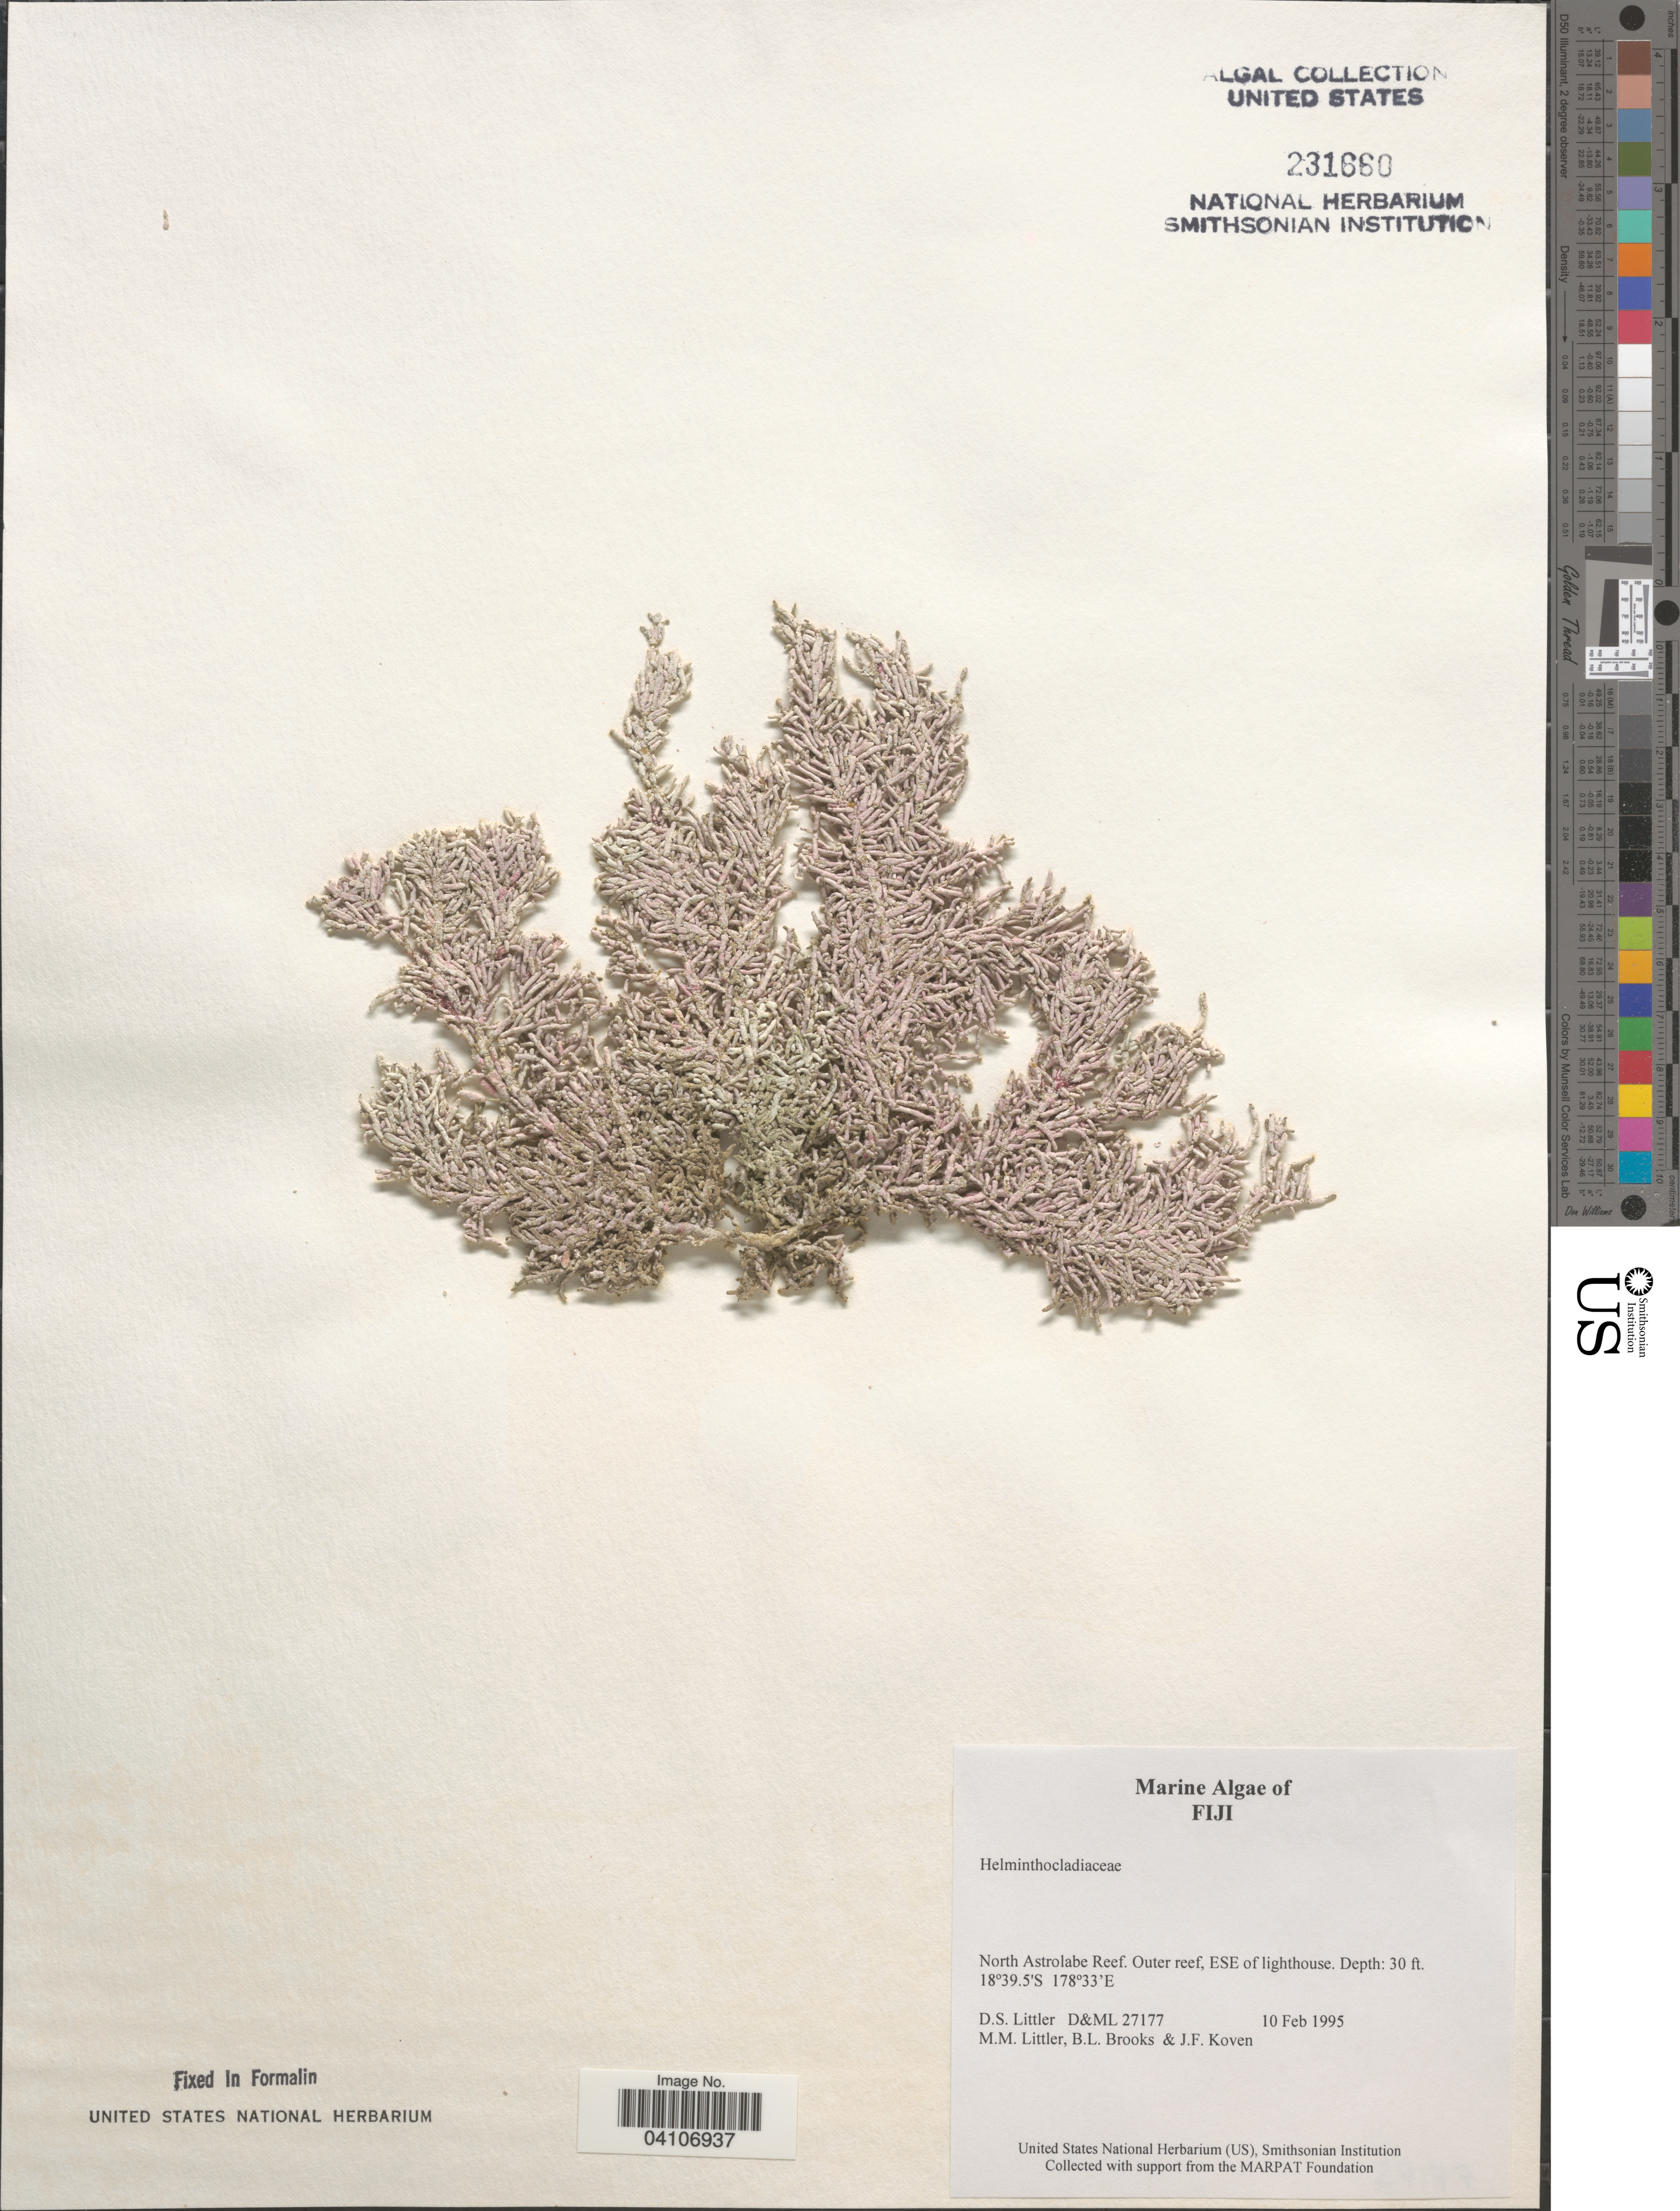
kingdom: Plantae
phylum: Rhodophyta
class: Florideophyceae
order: Nemaliales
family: Helminthocladiaceae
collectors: D. S. Littler, B. Brooks & J. Koven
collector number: D&ML27177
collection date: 1995-02-10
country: Fiji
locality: North Astrolabe Reef. Outer reef, ESE of lighthouse.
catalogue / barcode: US 231660